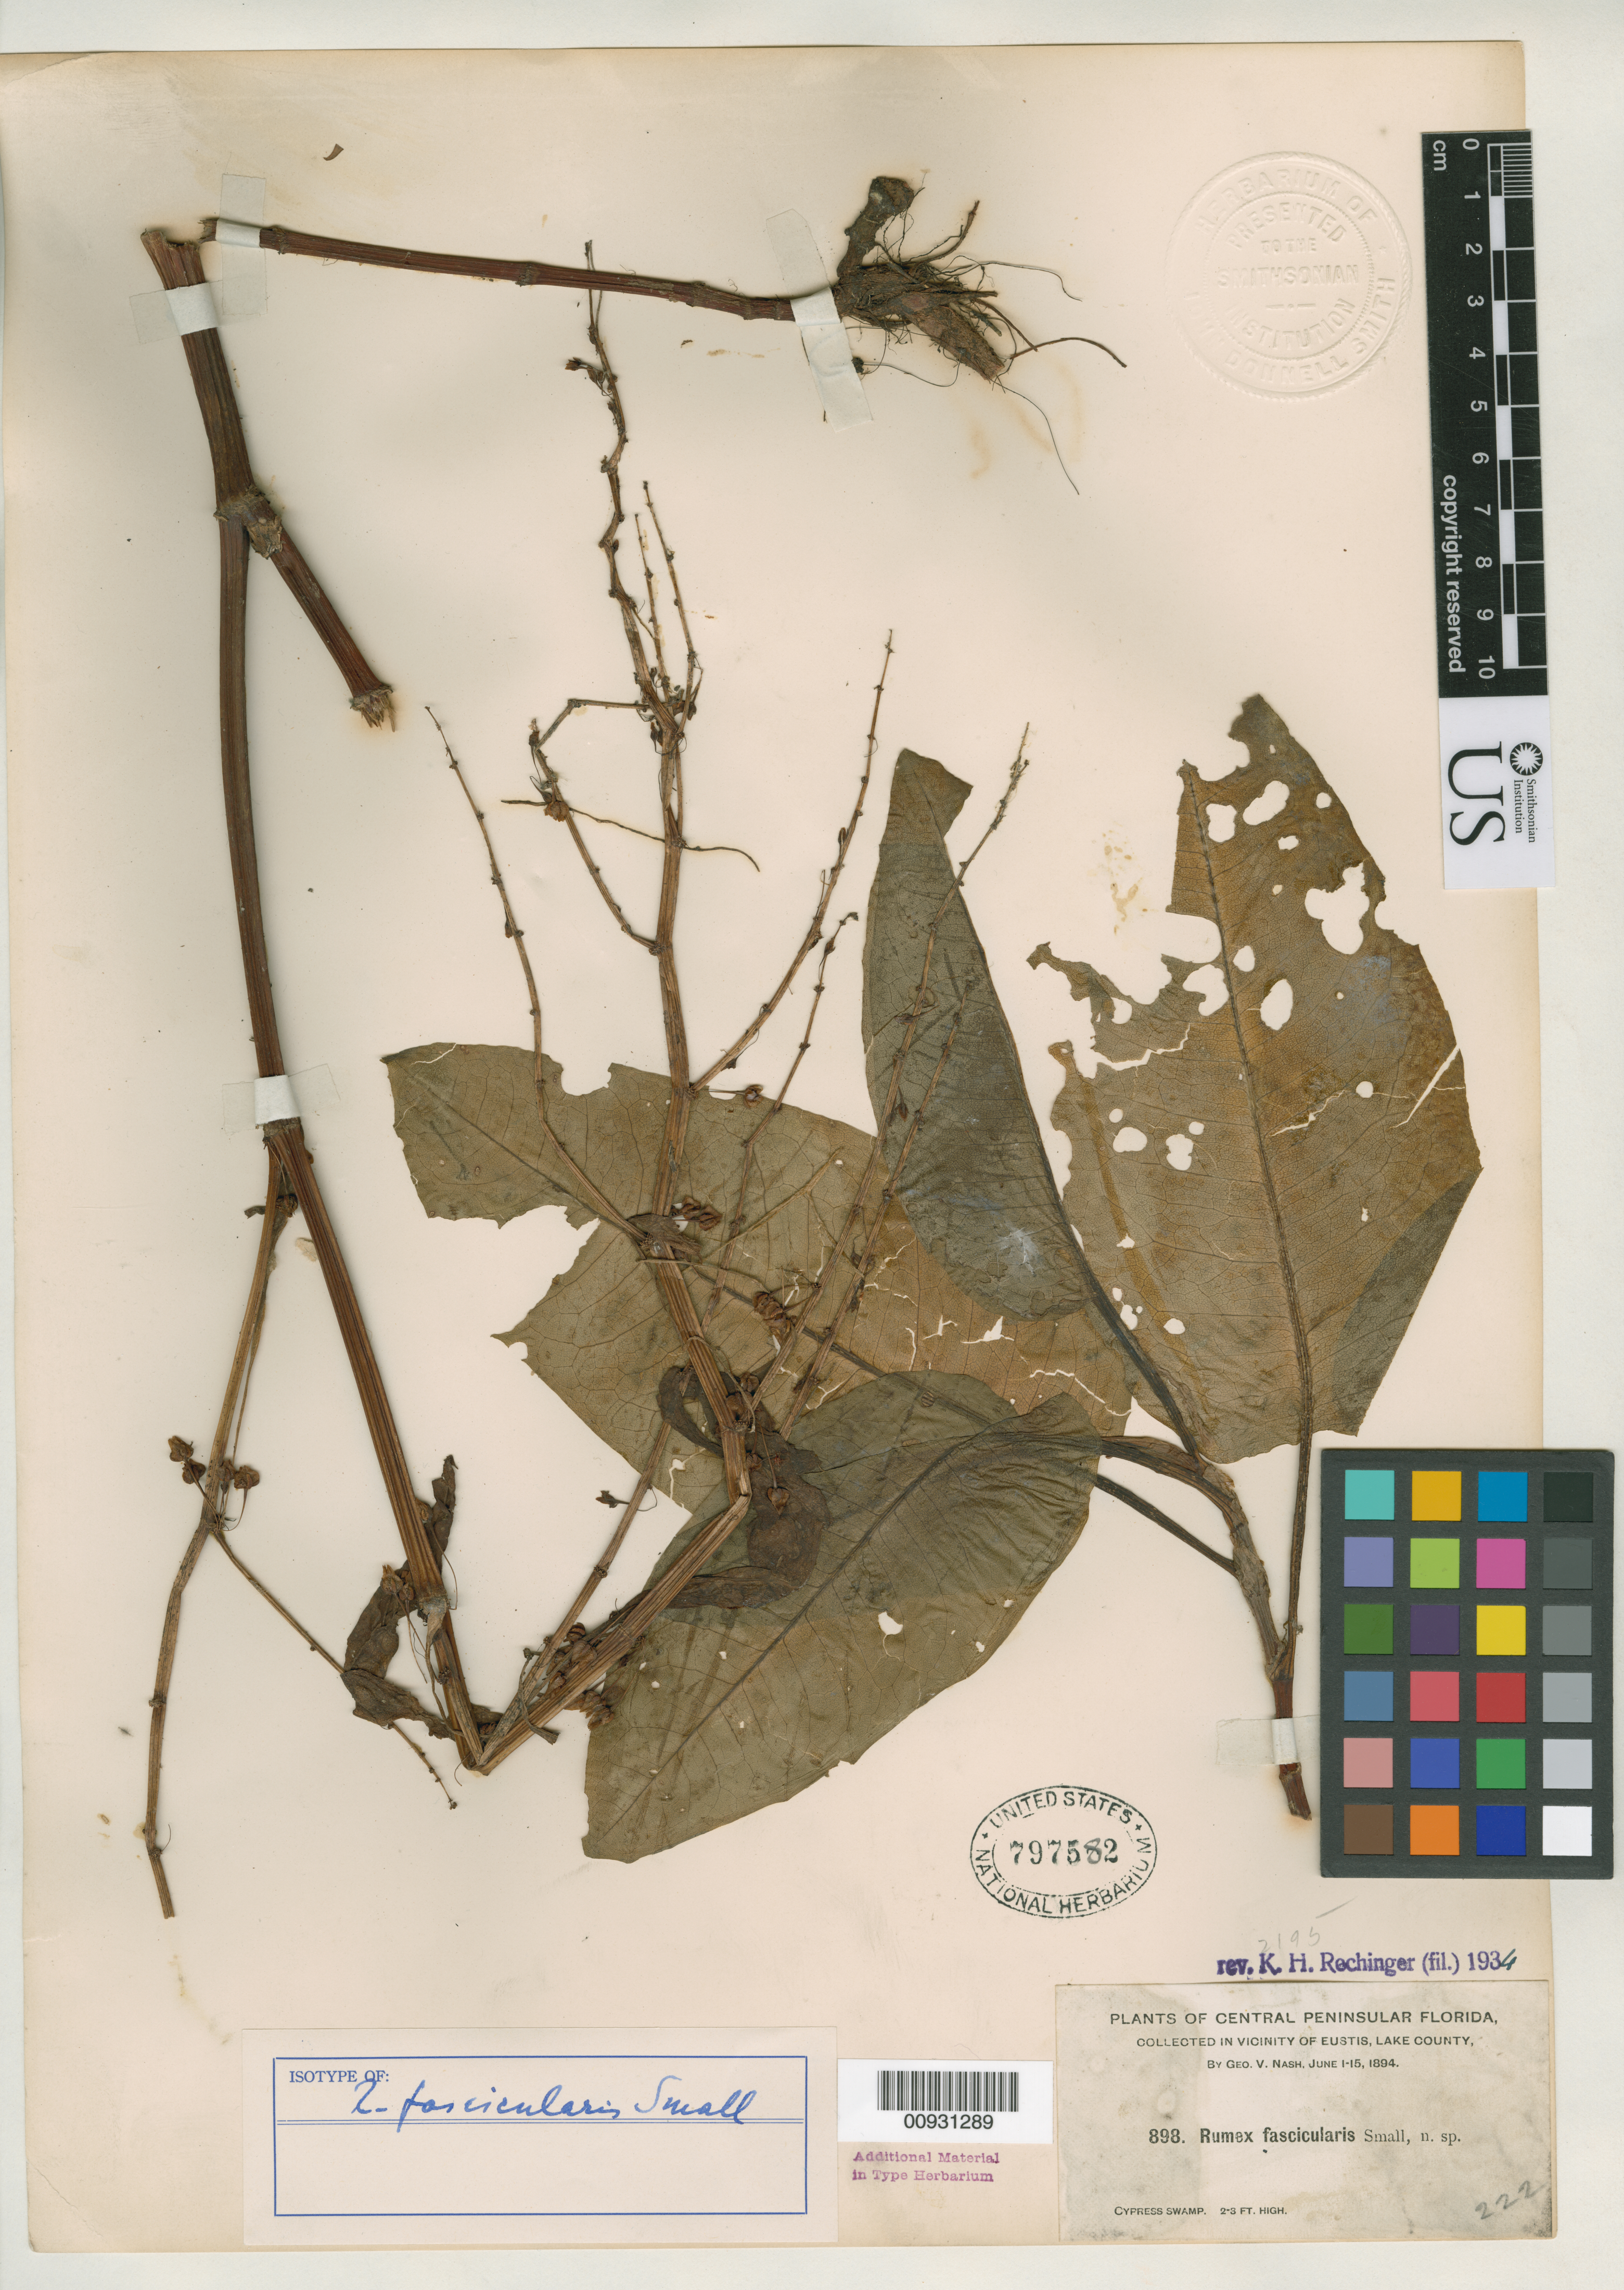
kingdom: Plantae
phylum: Tracheophyta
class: Magnoliopsida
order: Caryophyllales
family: Polygonaceae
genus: Rumex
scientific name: Rumex fascicularis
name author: Small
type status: Isotype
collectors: G. V. Nash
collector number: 898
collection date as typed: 01 Jun 1894 to 15 Jun 1894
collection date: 1894-06-01/1894-06-15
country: United States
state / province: Florida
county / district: Lake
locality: Vicinity of Eustis.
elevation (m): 1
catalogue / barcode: US 797582